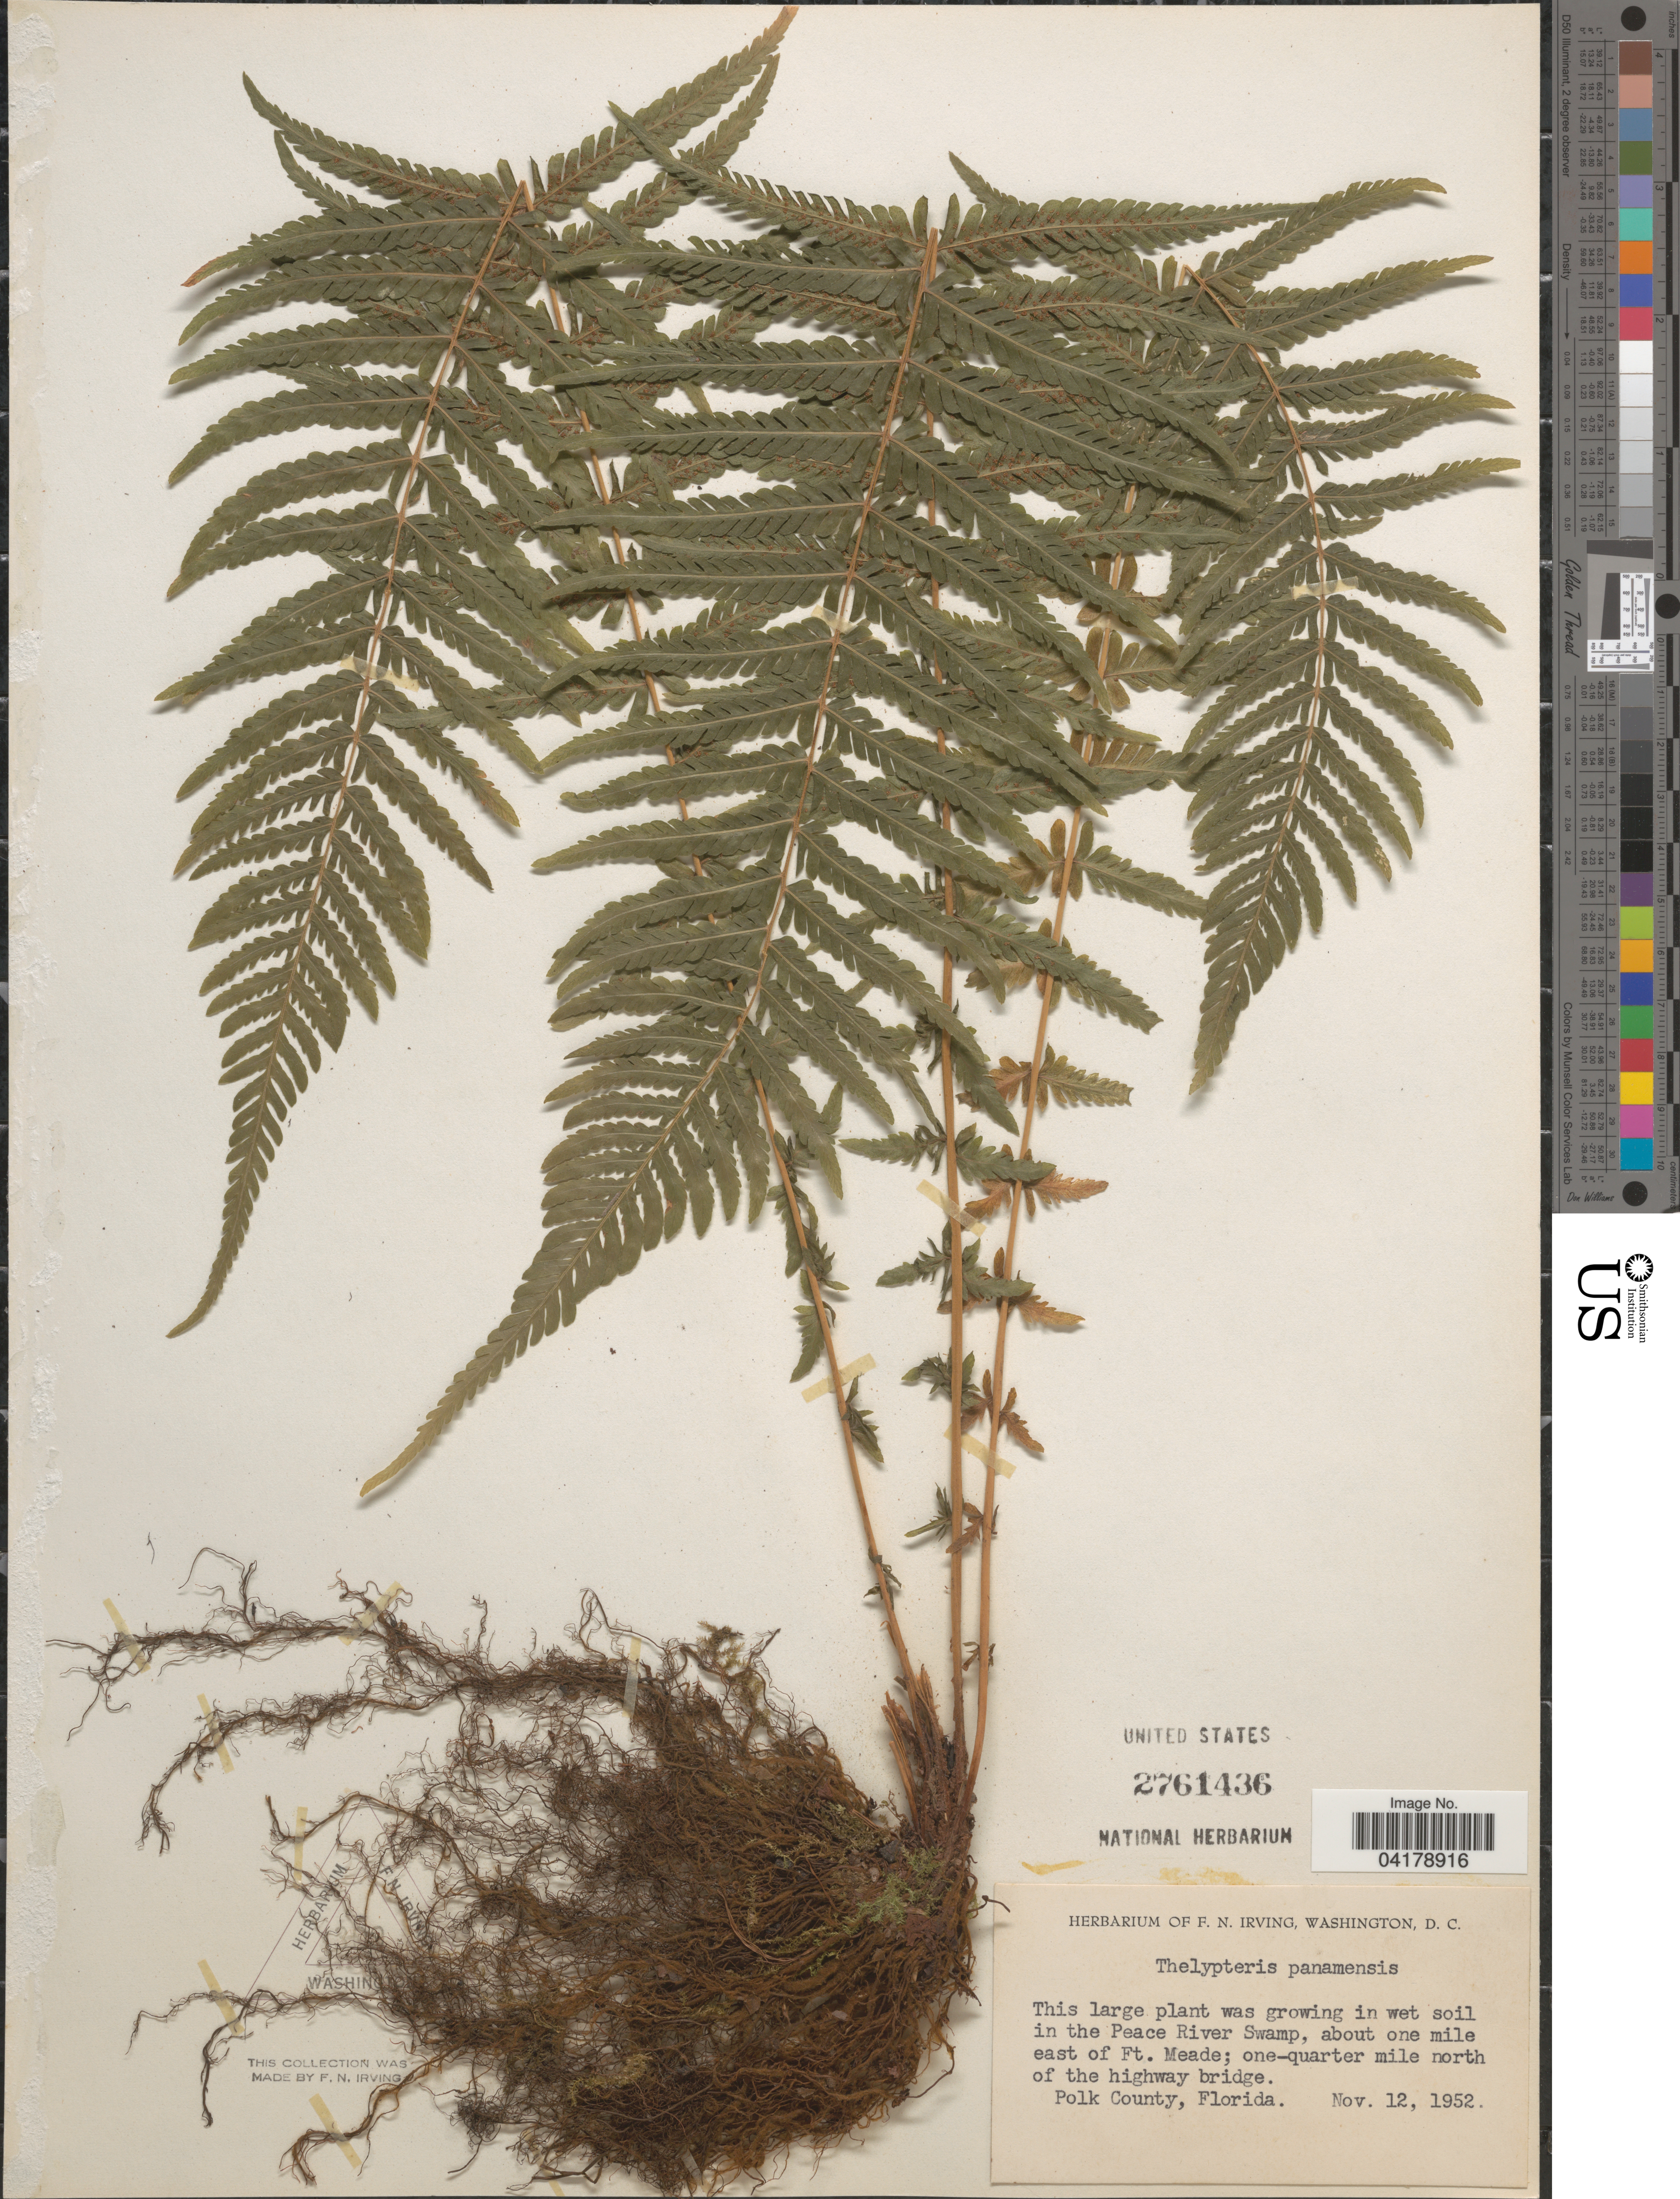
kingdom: Plantae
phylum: Tracheophyta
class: Polypodiopsida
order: Polypodiales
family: Thelypteridaceae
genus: Thelypteris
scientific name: Thelypteris panamensis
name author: (C. Presl) E.P. St. John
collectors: ex herb. F.N. Irving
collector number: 300*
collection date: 1952-11-12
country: United States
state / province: Florida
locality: In the Peace River Swamp, about one mile east of Ft. Meade; one-quarter mile north of the highway bridge. Polk County.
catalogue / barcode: US 2761436